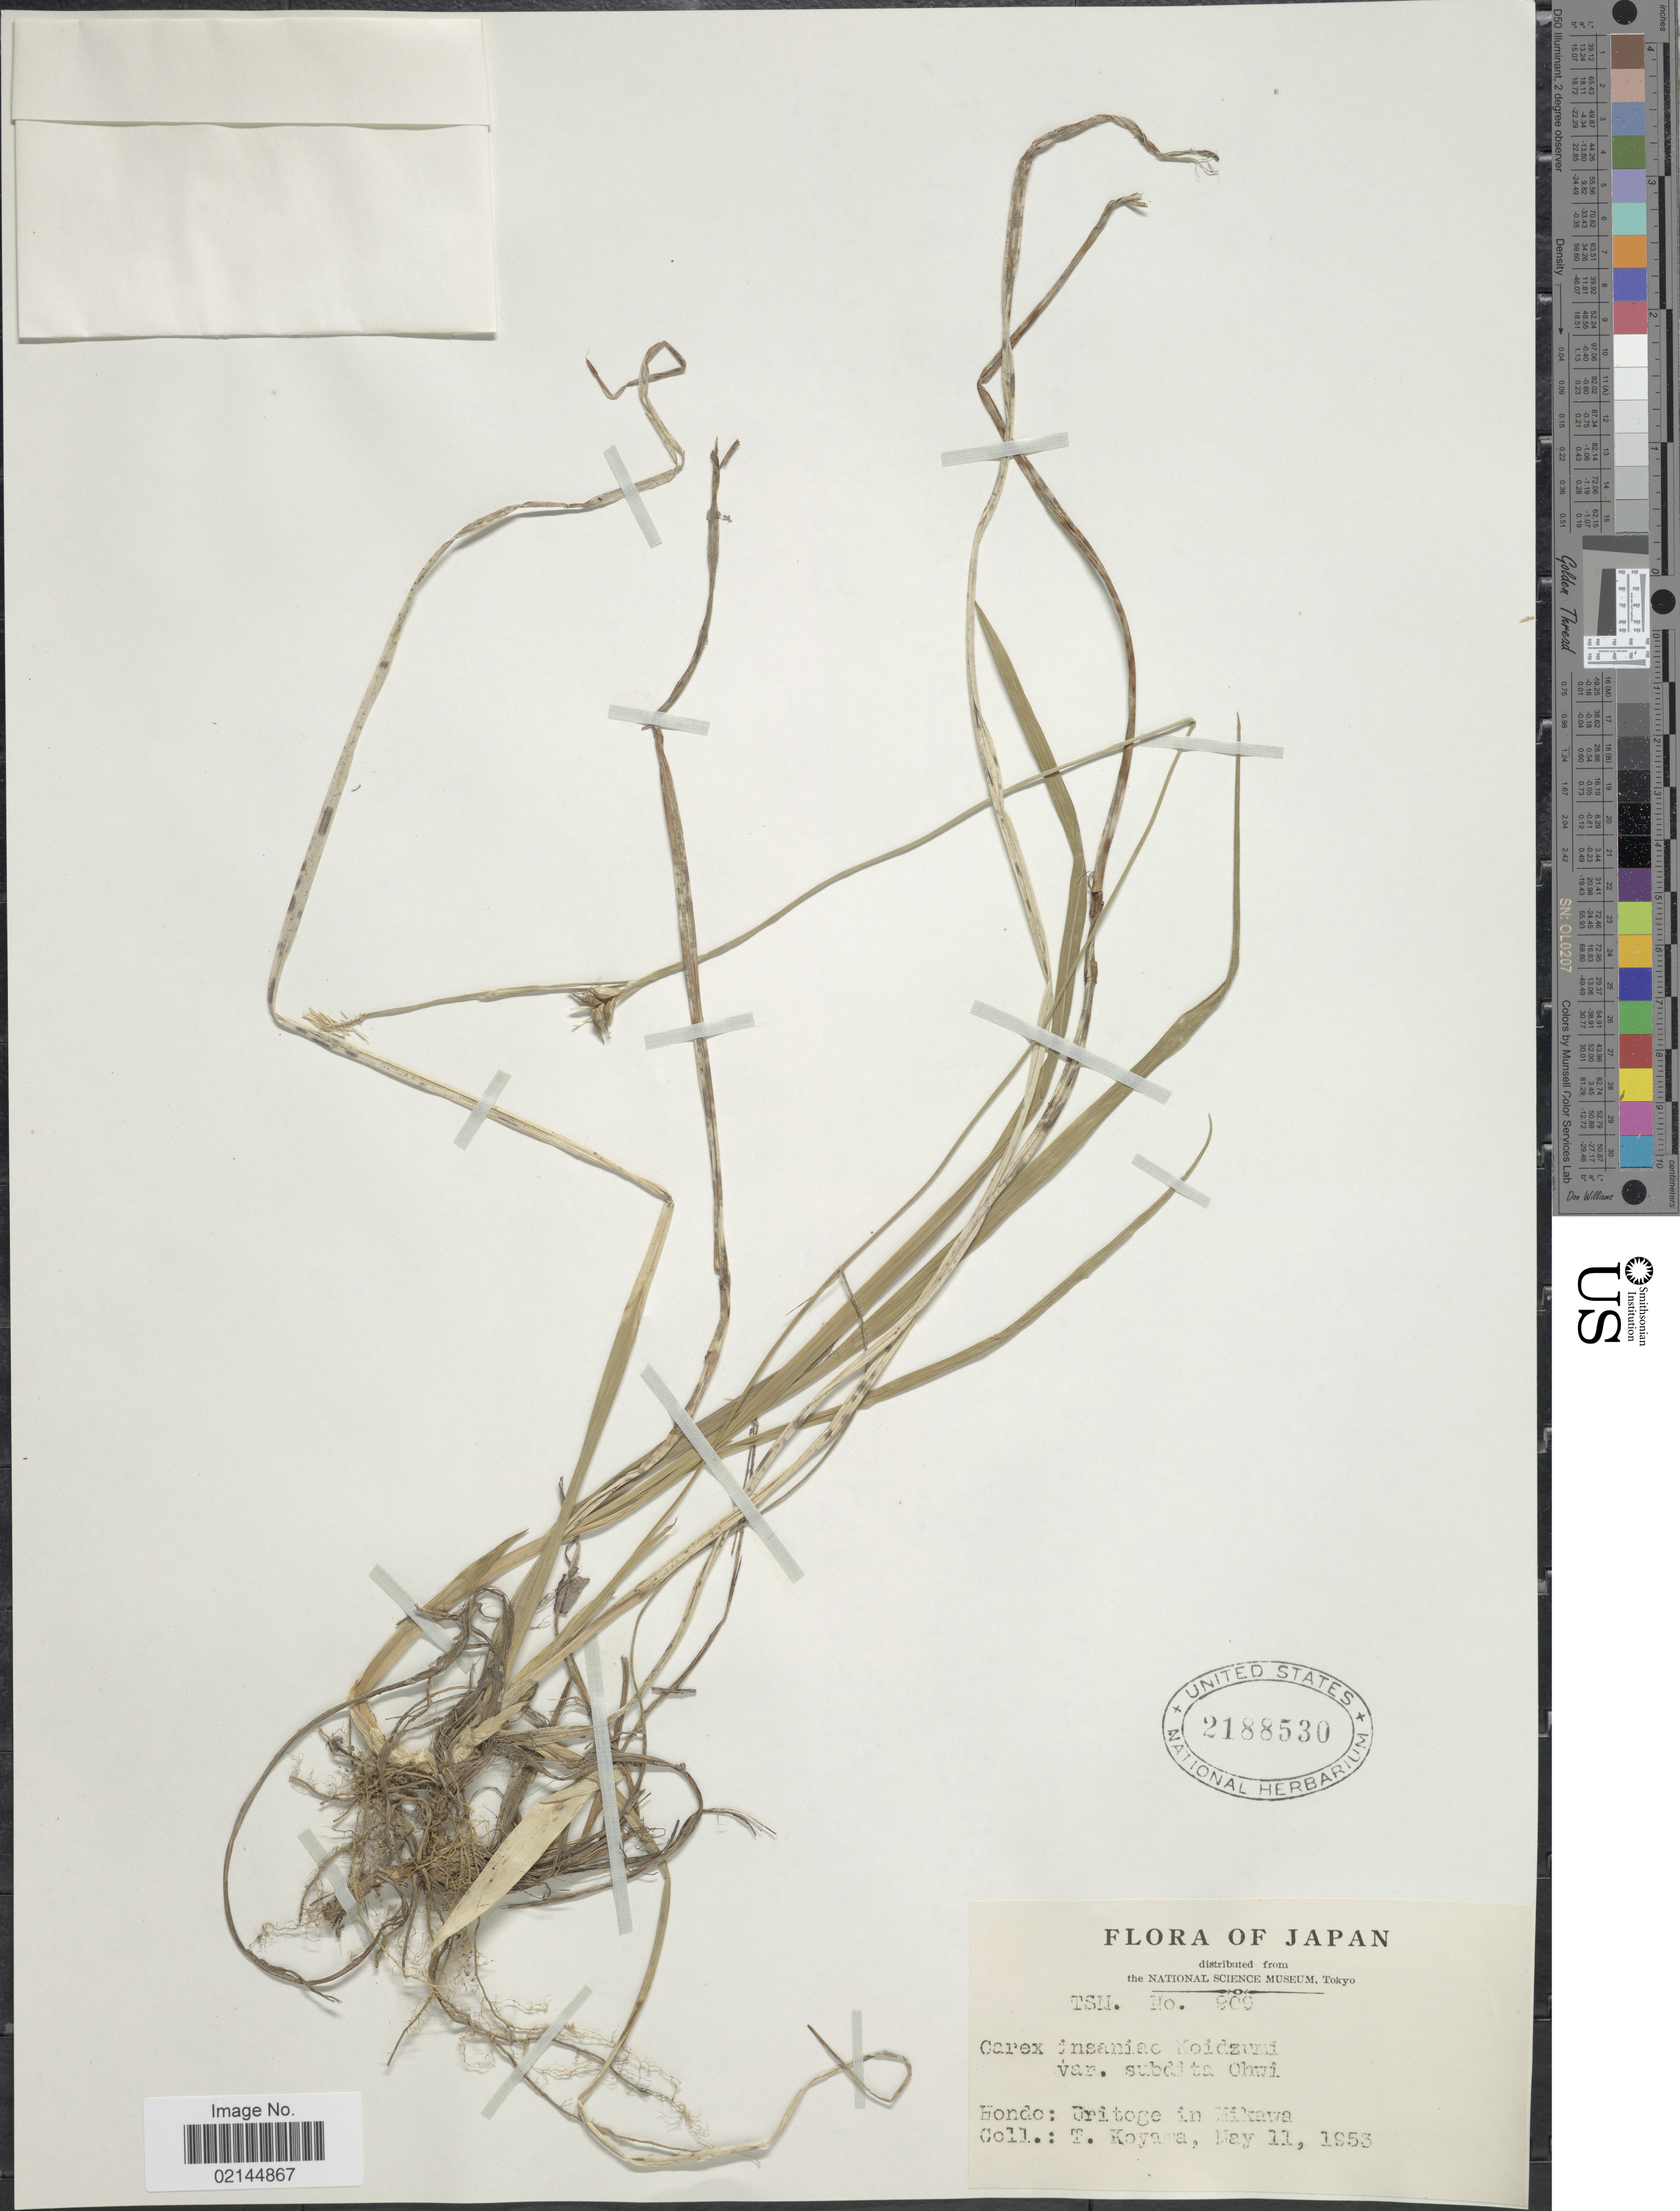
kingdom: Plantae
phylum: Tracheophyta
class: Liliopsida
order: Poales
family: Cyperaceae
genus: Carex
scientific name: Carex insaniae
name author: Koidz.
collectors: T. Koyama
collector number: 900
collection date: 1953-05-11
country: Japan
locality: Hondo: Uritoge in Mikawa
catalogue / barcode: US 2188530